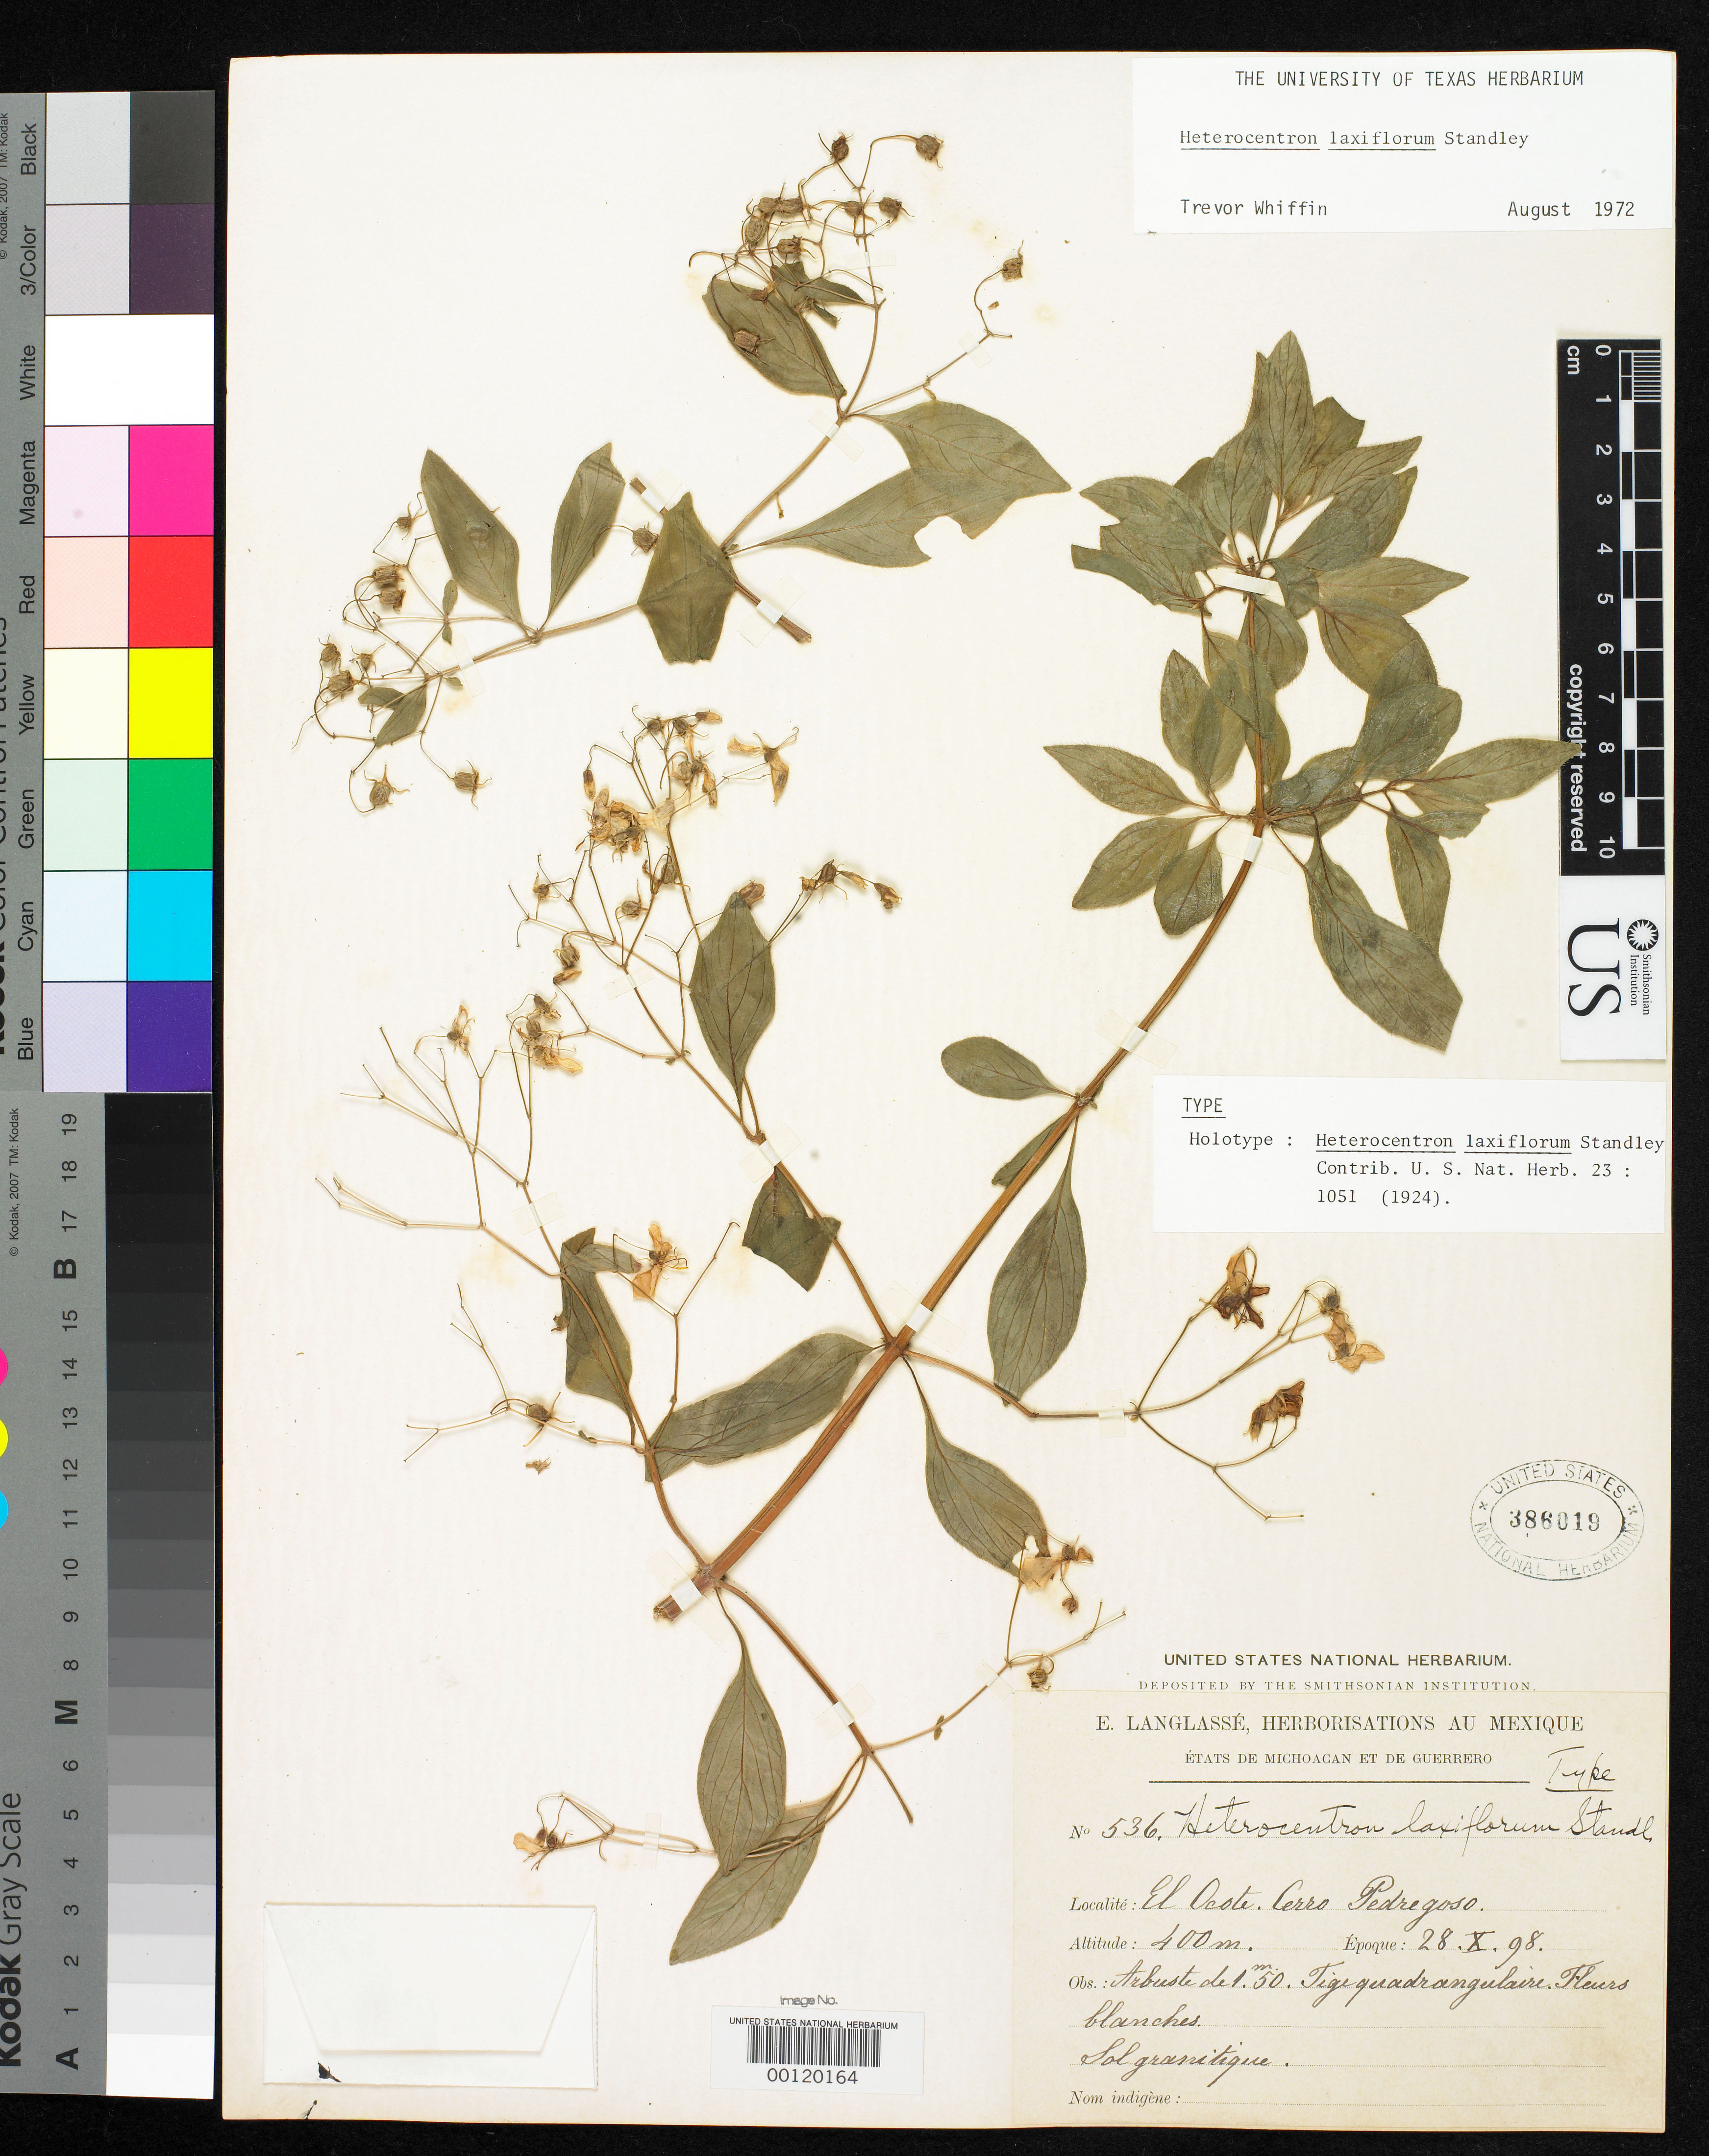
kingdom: Plantae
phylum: Tracheophyta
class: Magnoliopsida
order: Myrtales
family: Melastomataceae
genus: Heterocentron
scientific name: Heterocentron laxiflorum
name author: Standl.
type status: Holotype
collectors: E. Langlassé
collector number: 536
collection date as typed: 28 Oct 1898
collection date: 1898-10-28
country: Mexico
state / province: Guerrero / Michoacán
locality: El Ocote, Pedregoso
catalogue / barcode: US 386019